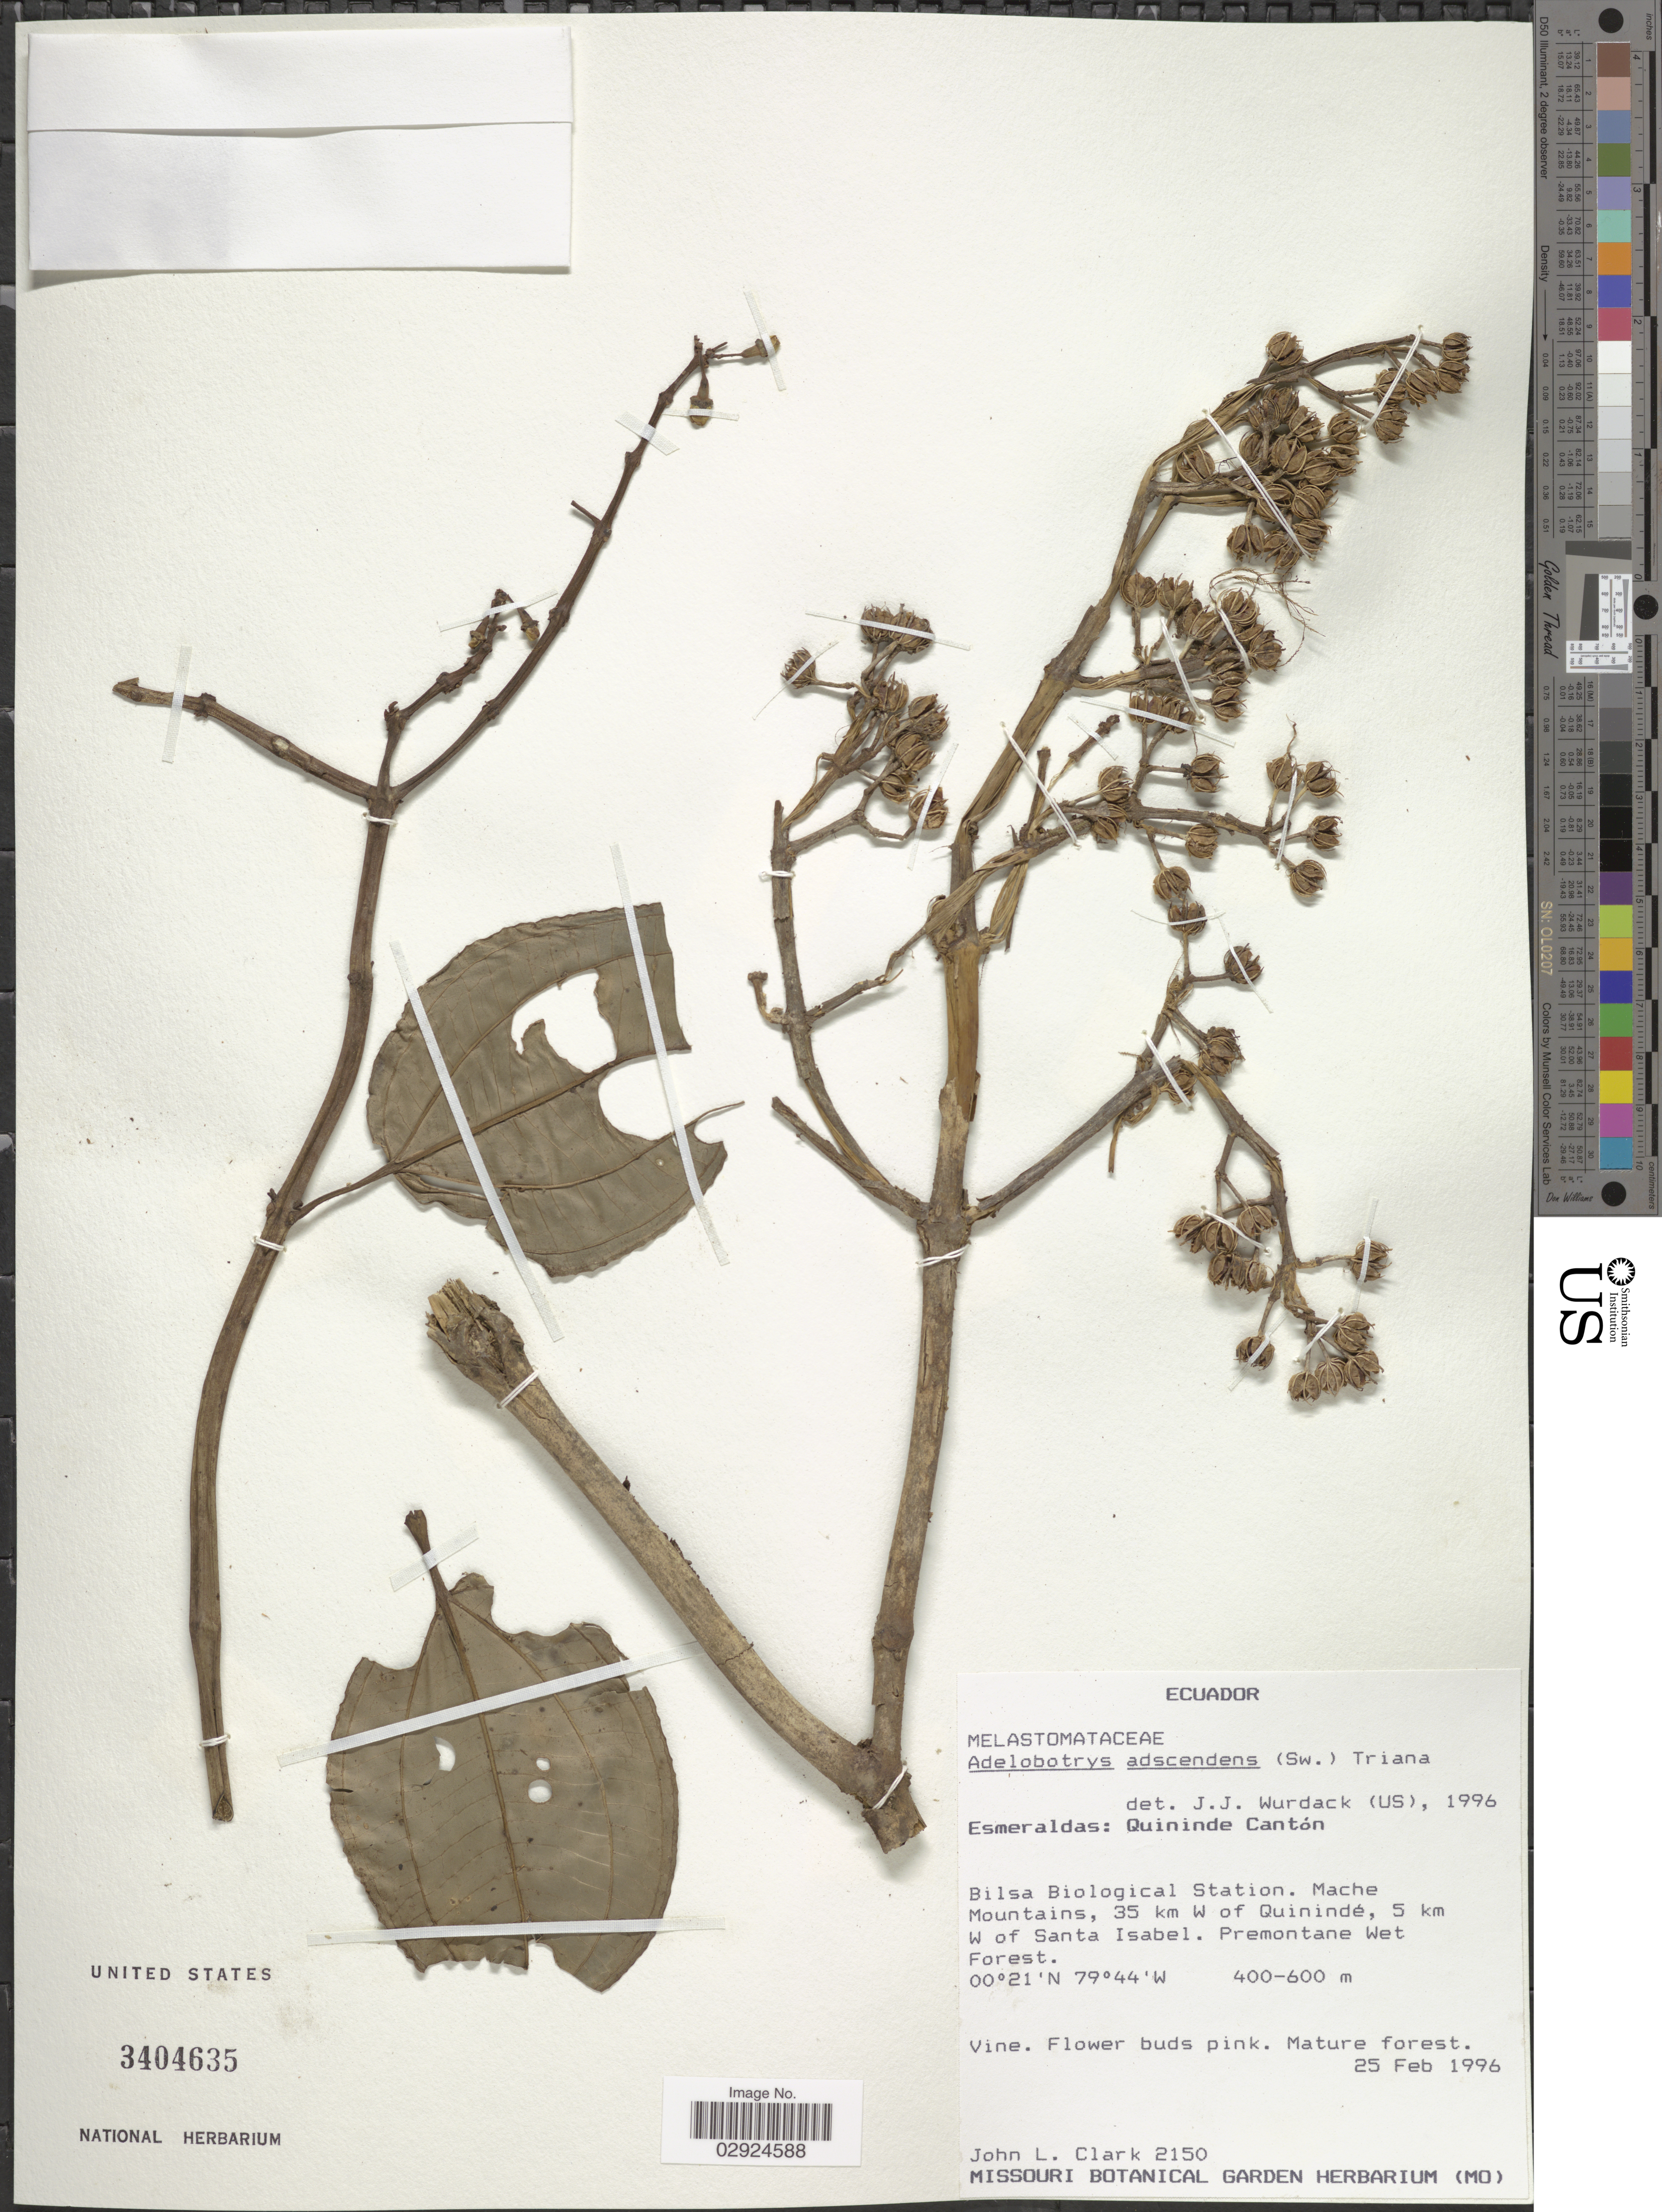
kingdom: Plantae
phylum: Tracheophyta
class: Magnoliopsida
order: Myrtales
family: Melastomataceae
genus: Adelobotrys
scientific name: Adelobotrys adscendens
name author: (Sw.) Triana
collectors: J. L. Clark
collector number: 2150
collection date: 1996-02-25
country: Ecuador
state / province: Esmeraldas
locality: Quininde Cantón. Bilsa Biological Station. Mache Mountains, 35 km W of Quinindé, 5 km W of Santa Isabel.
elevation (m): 400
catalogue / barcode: US 3404635